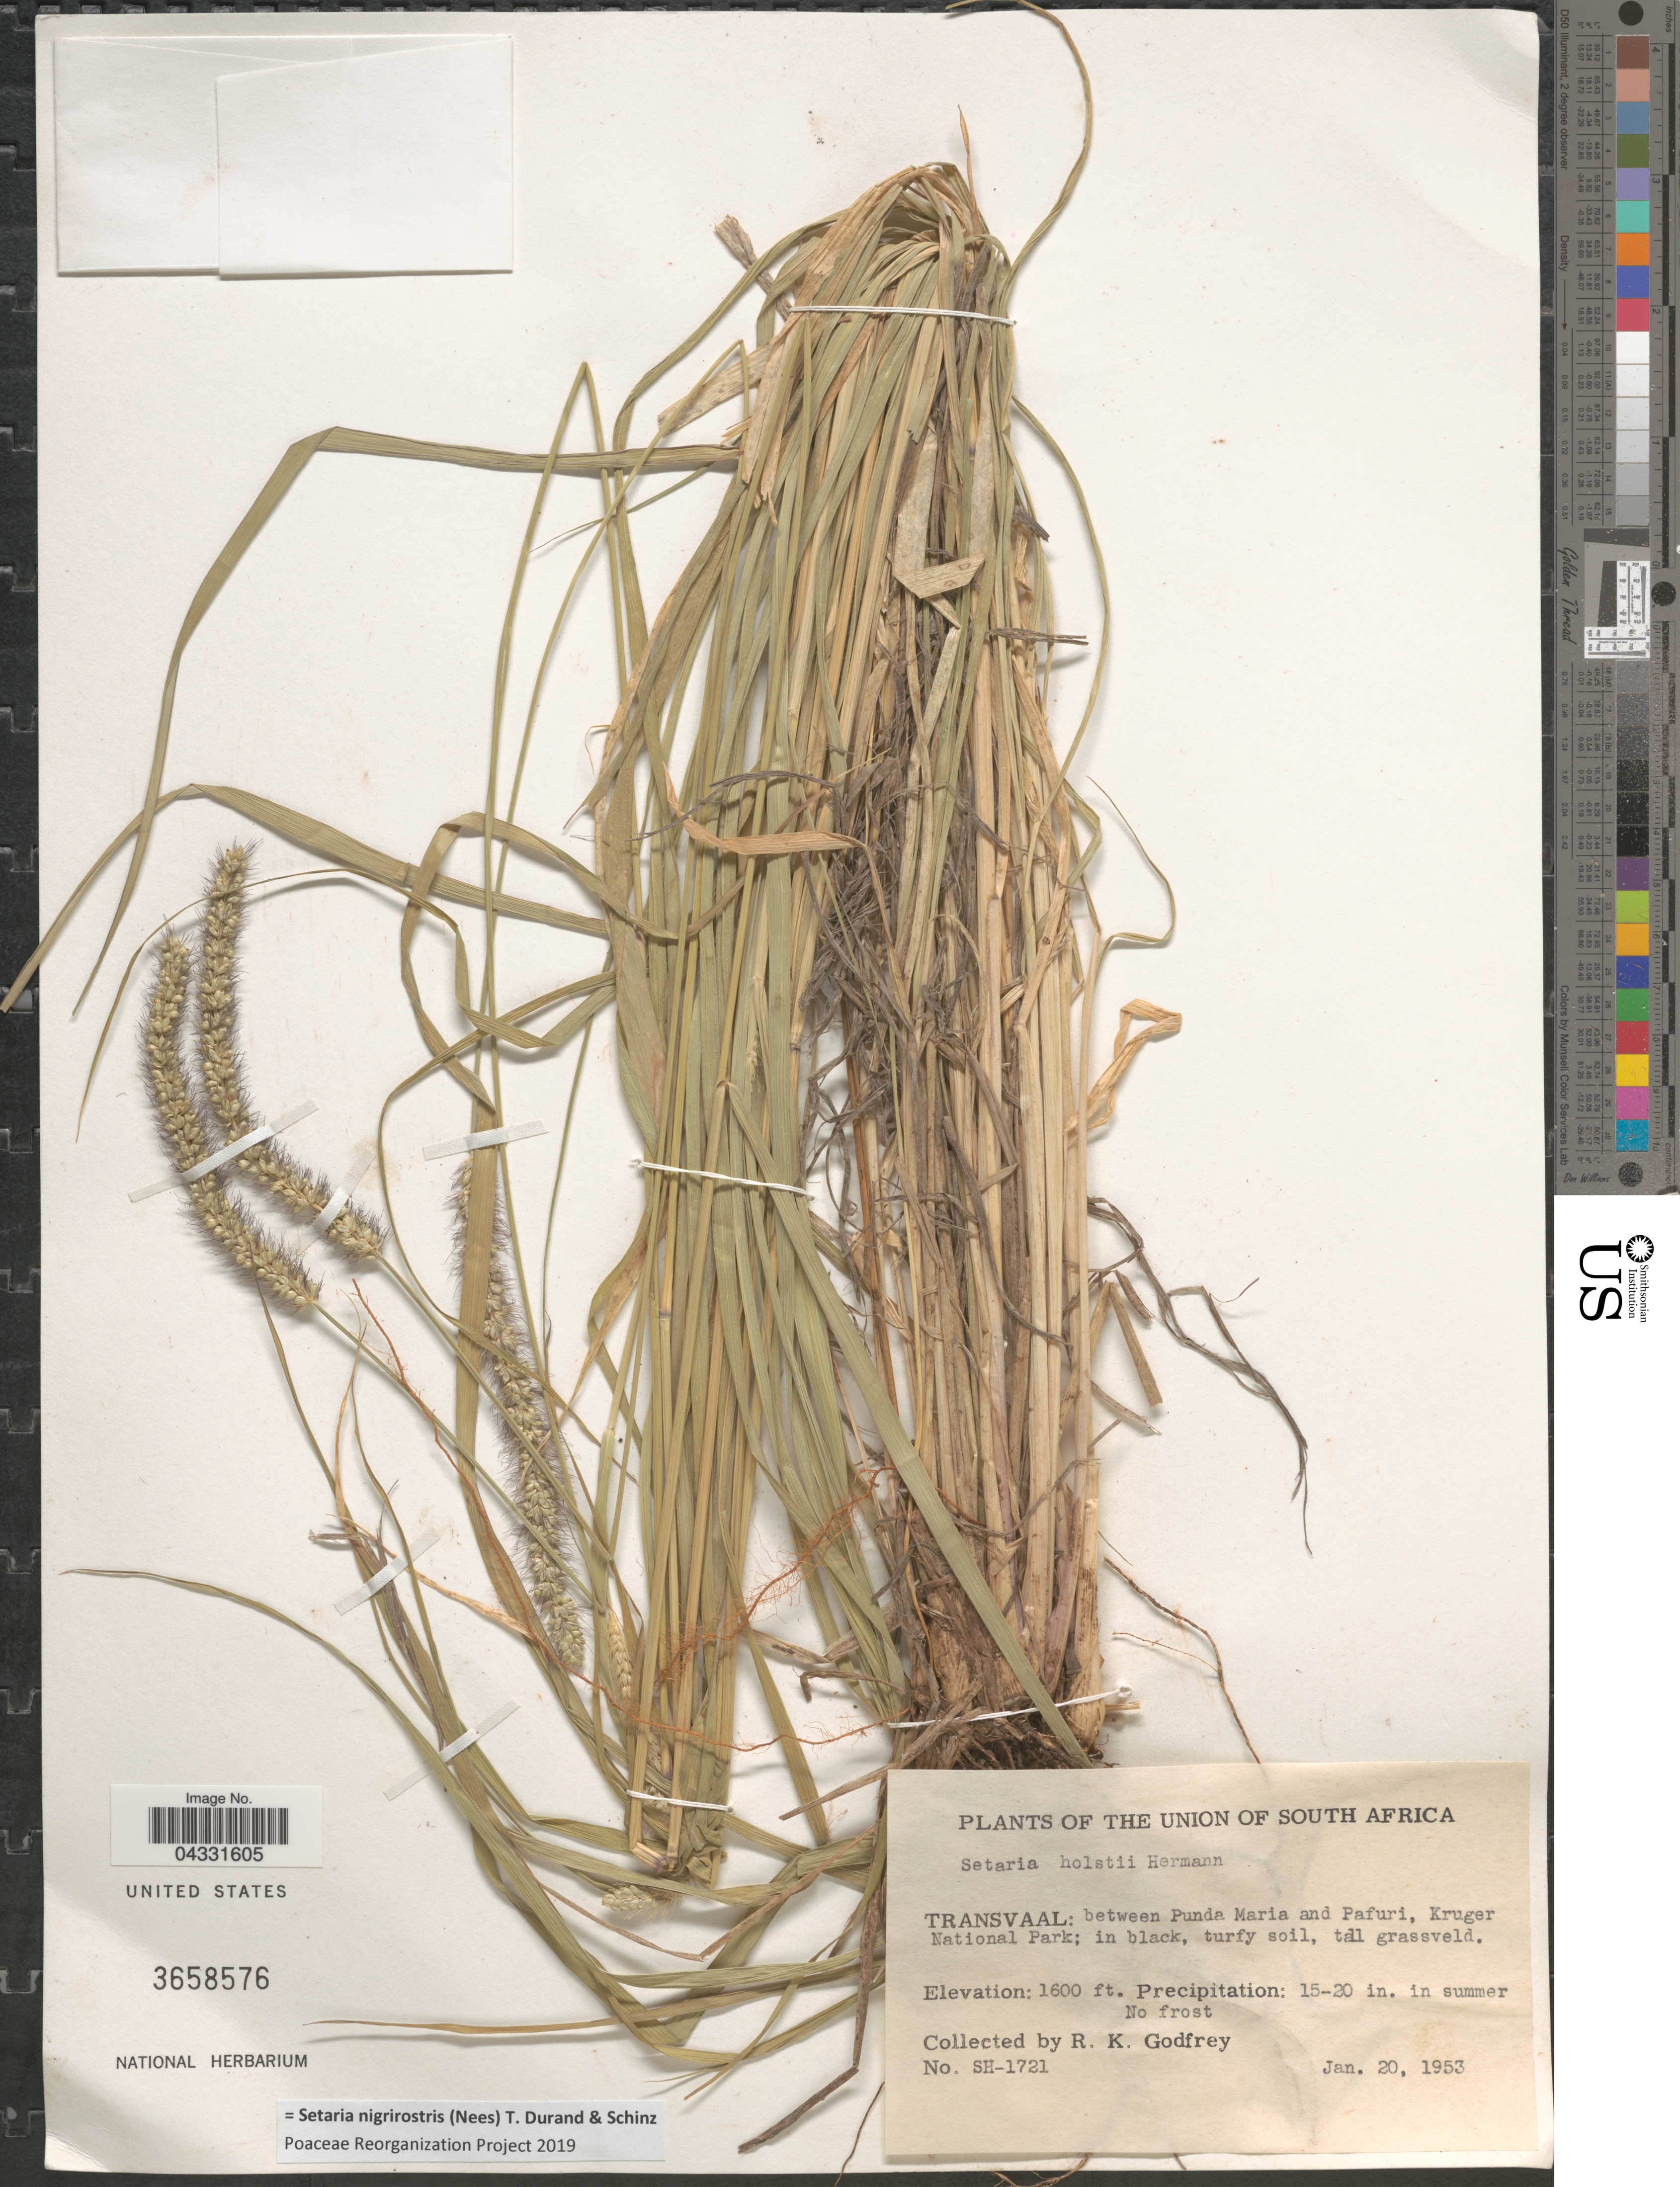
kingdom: Plantae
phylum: Tracheophyta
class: Liliopsida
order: Poales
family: Poaceae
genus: Setaria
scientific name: Setaria nigrirostris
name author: (Nees) Durand & Schinz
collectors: R. K. Godfrey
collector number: SH-1721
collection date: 1953-01-20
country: South Africa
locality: Union of South Africa. Transvaal: between Punda Maria and Pafuri, Kruger National Park.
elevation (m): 488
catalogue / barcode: US 3658576